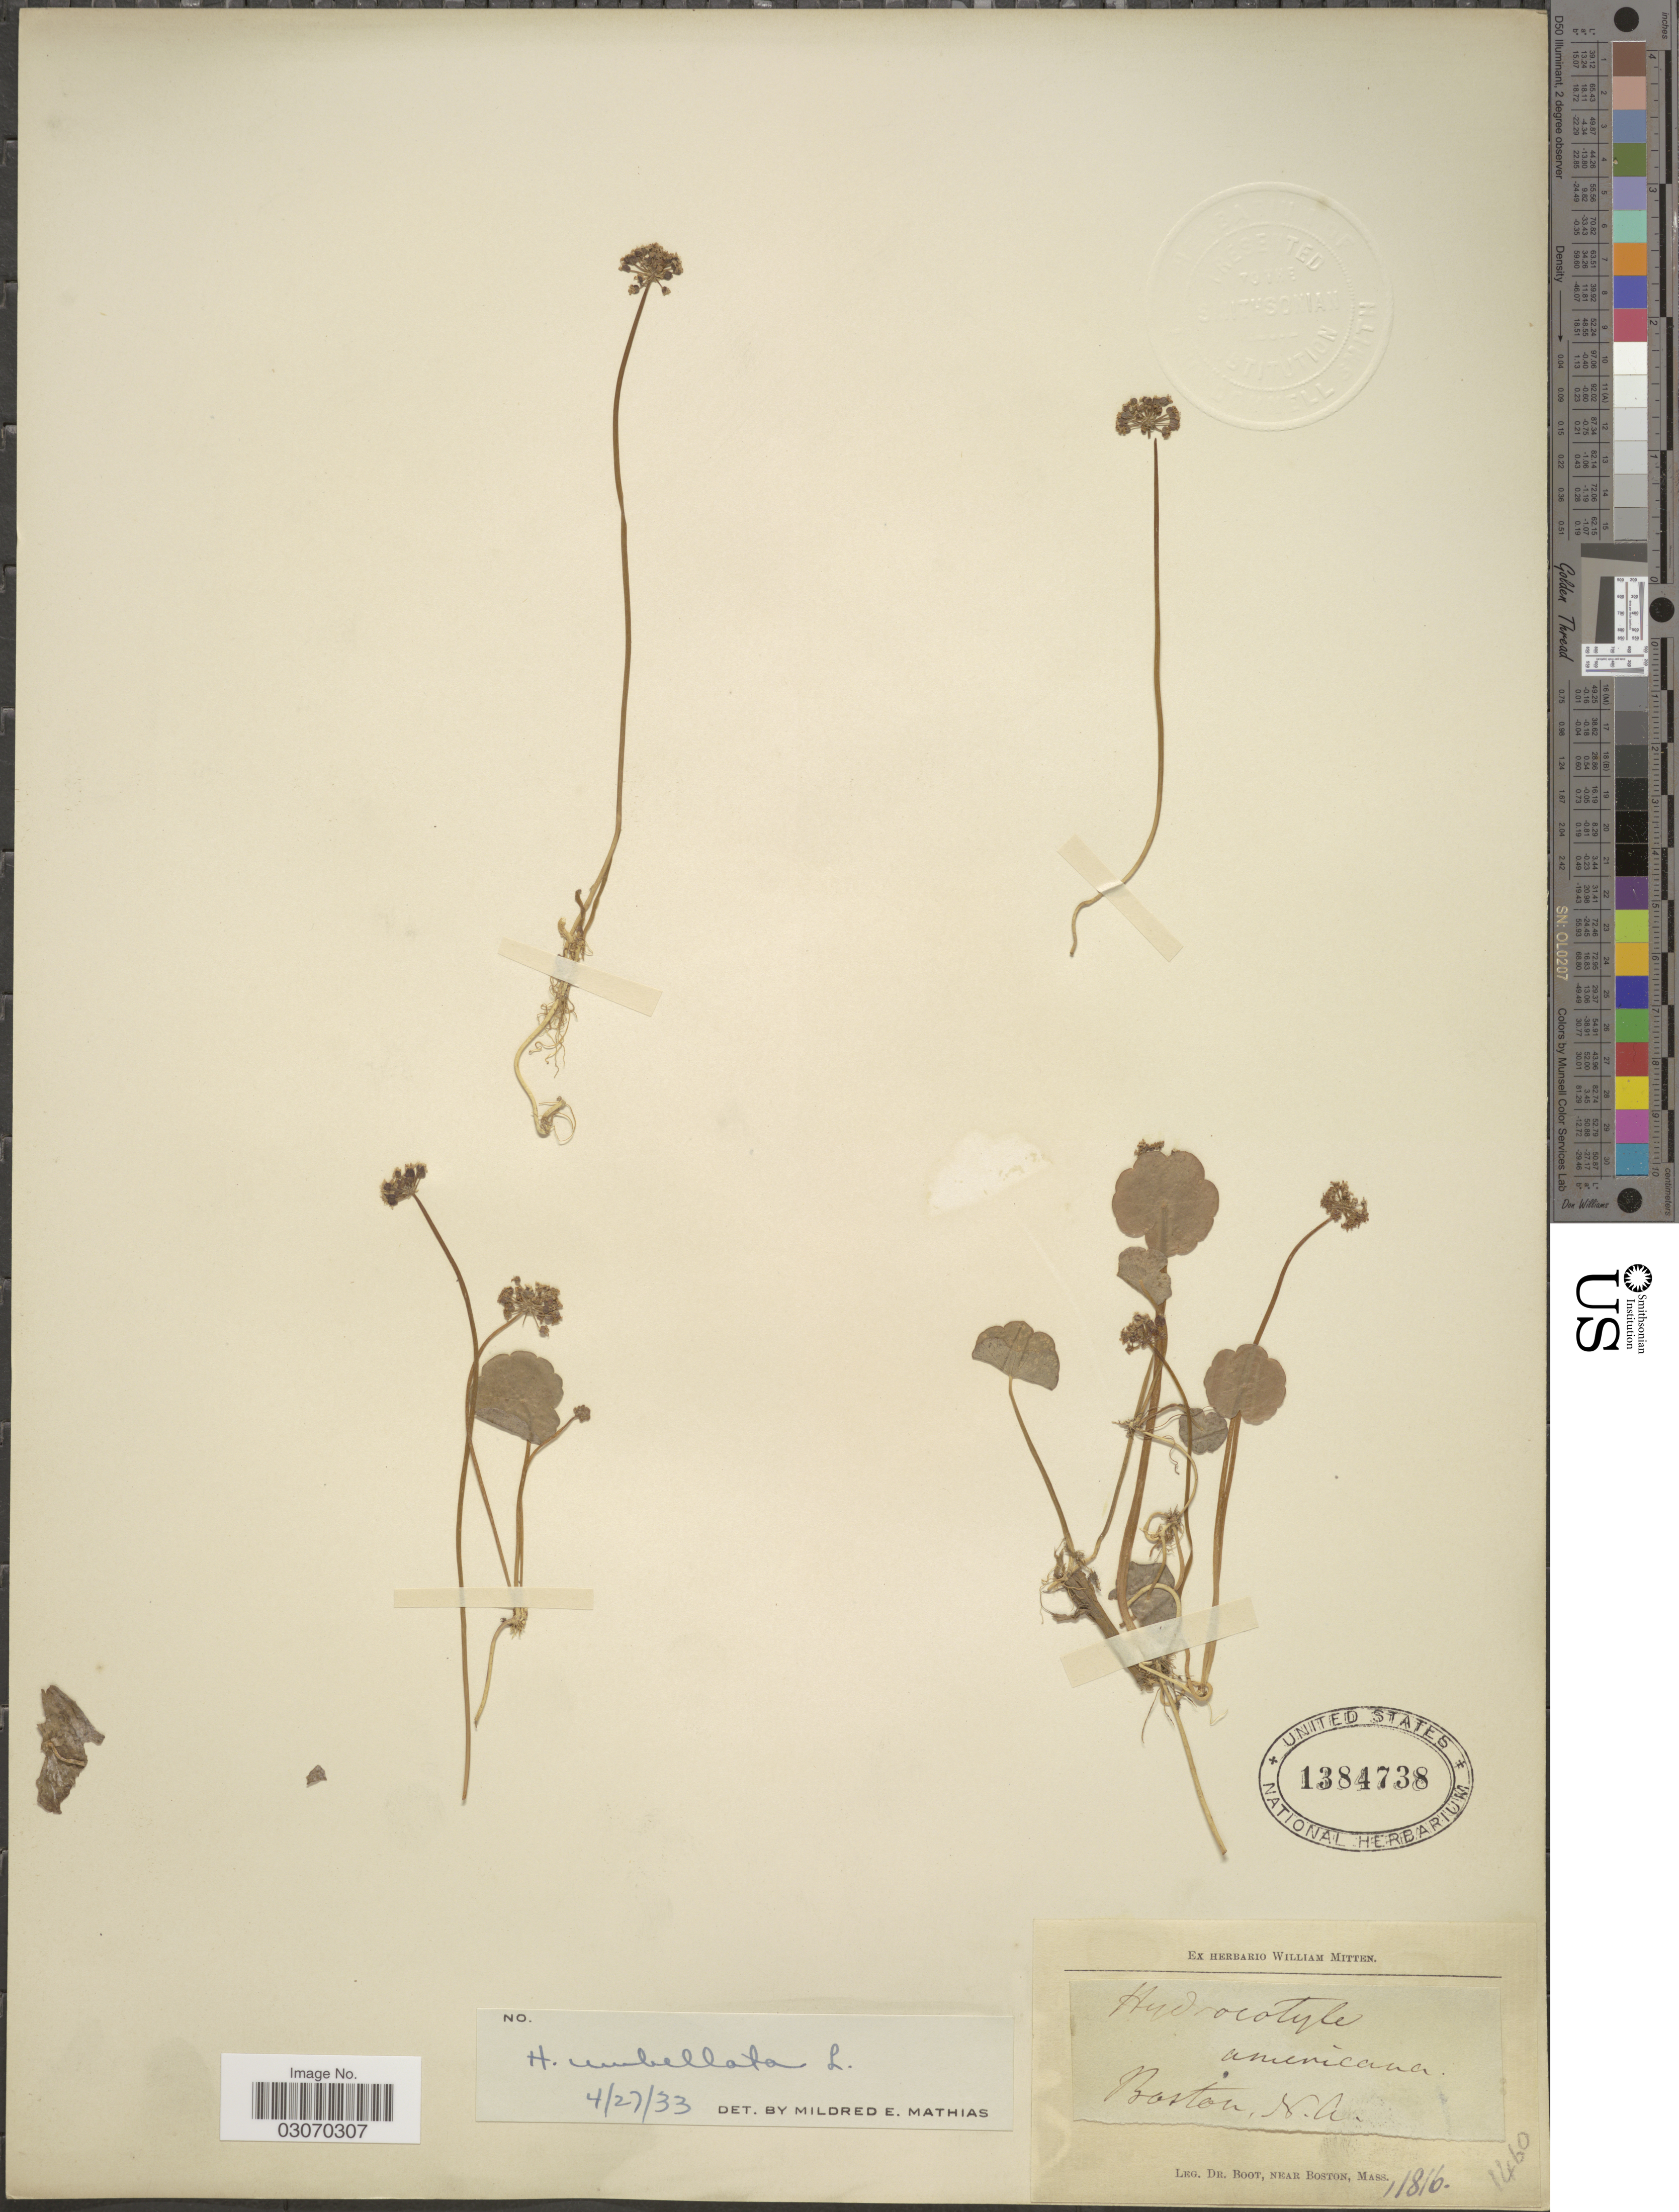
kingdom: Plantae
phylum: Tracheophyta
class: Magnoliopsida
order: Apiales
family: Araliaceae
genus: Hydrocotyle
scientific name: Hydrocotyle umbellata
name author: L.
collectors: -. Boot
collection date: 1816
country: United States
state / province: Massachusetts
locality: Boston, M. A.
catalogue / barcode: US 1384738